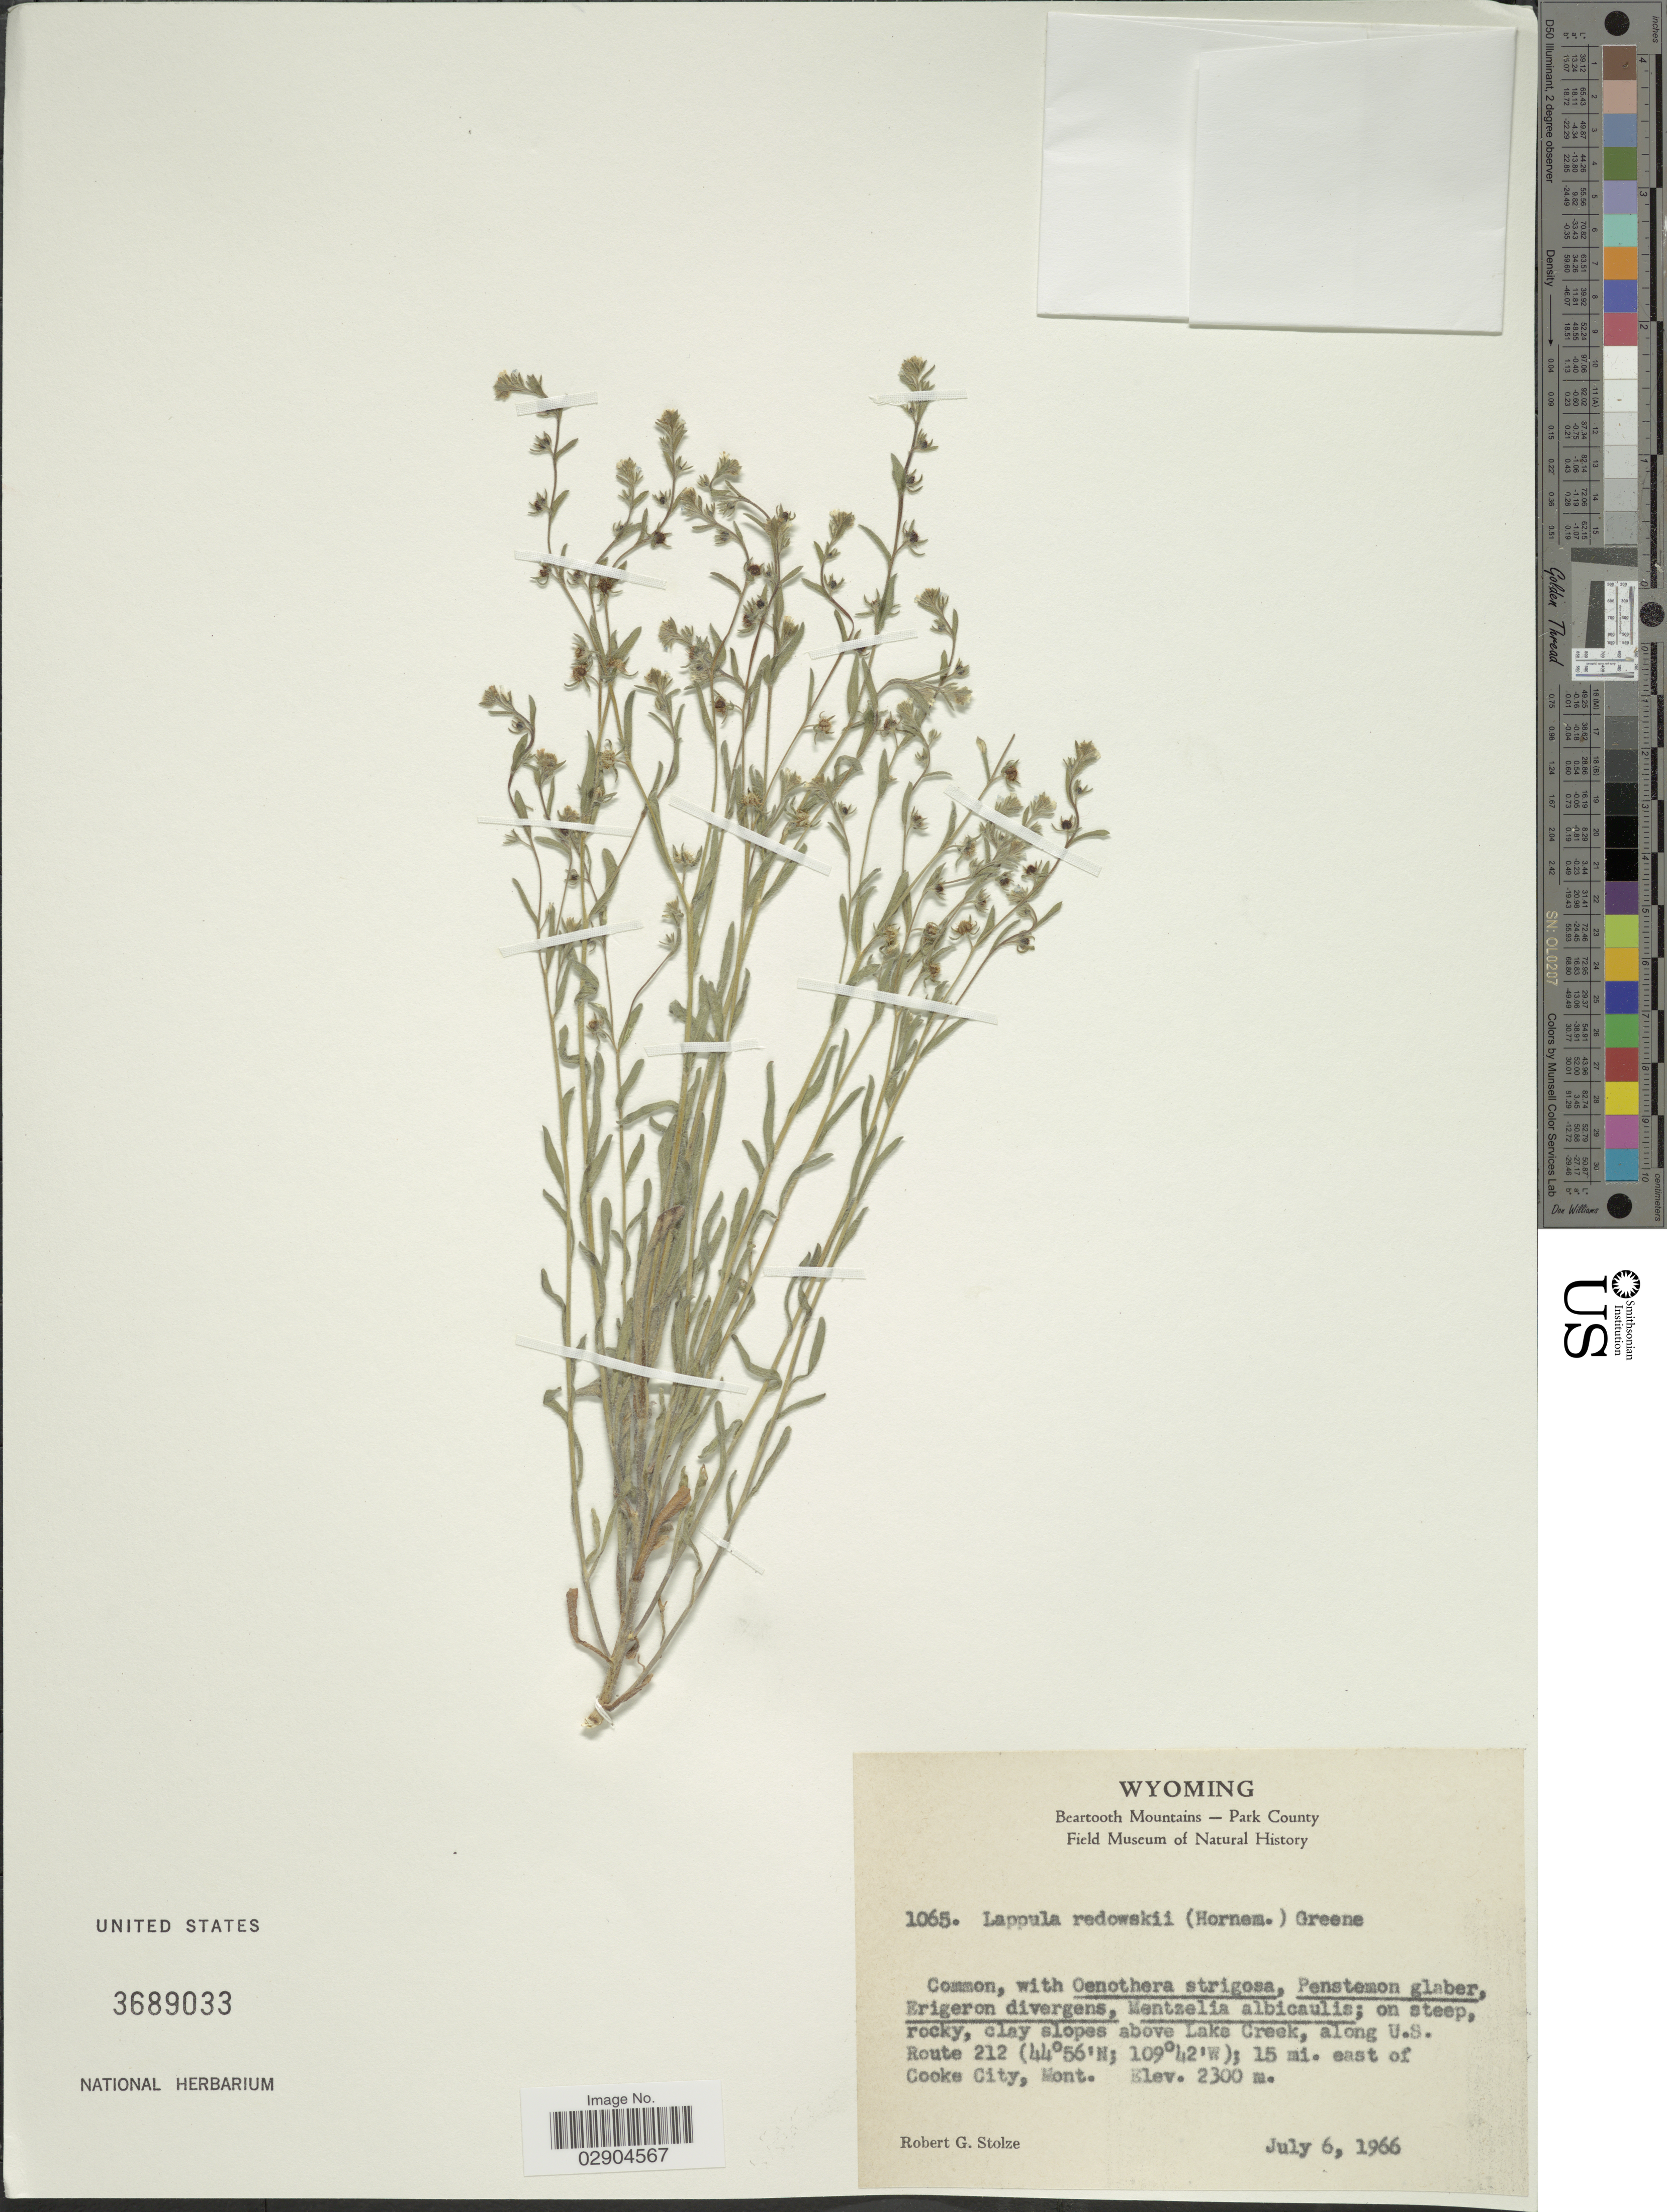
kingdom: Plantae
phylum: Tracheophyta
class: Magnoliopsida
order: Boraginales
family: Boraginaceae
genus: Lappula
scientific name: Lappula redowskii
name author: (Hornem.) Greene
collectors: R. G. Stolze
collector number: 1065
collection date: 1966-07-06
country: United States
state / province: Montana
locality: On steep, rocky, clay slopes above Lake Creek, along U.S. Route 212; 15 mi. east of Cooke City, Mont.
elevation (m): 2300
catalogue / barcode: US 3689033